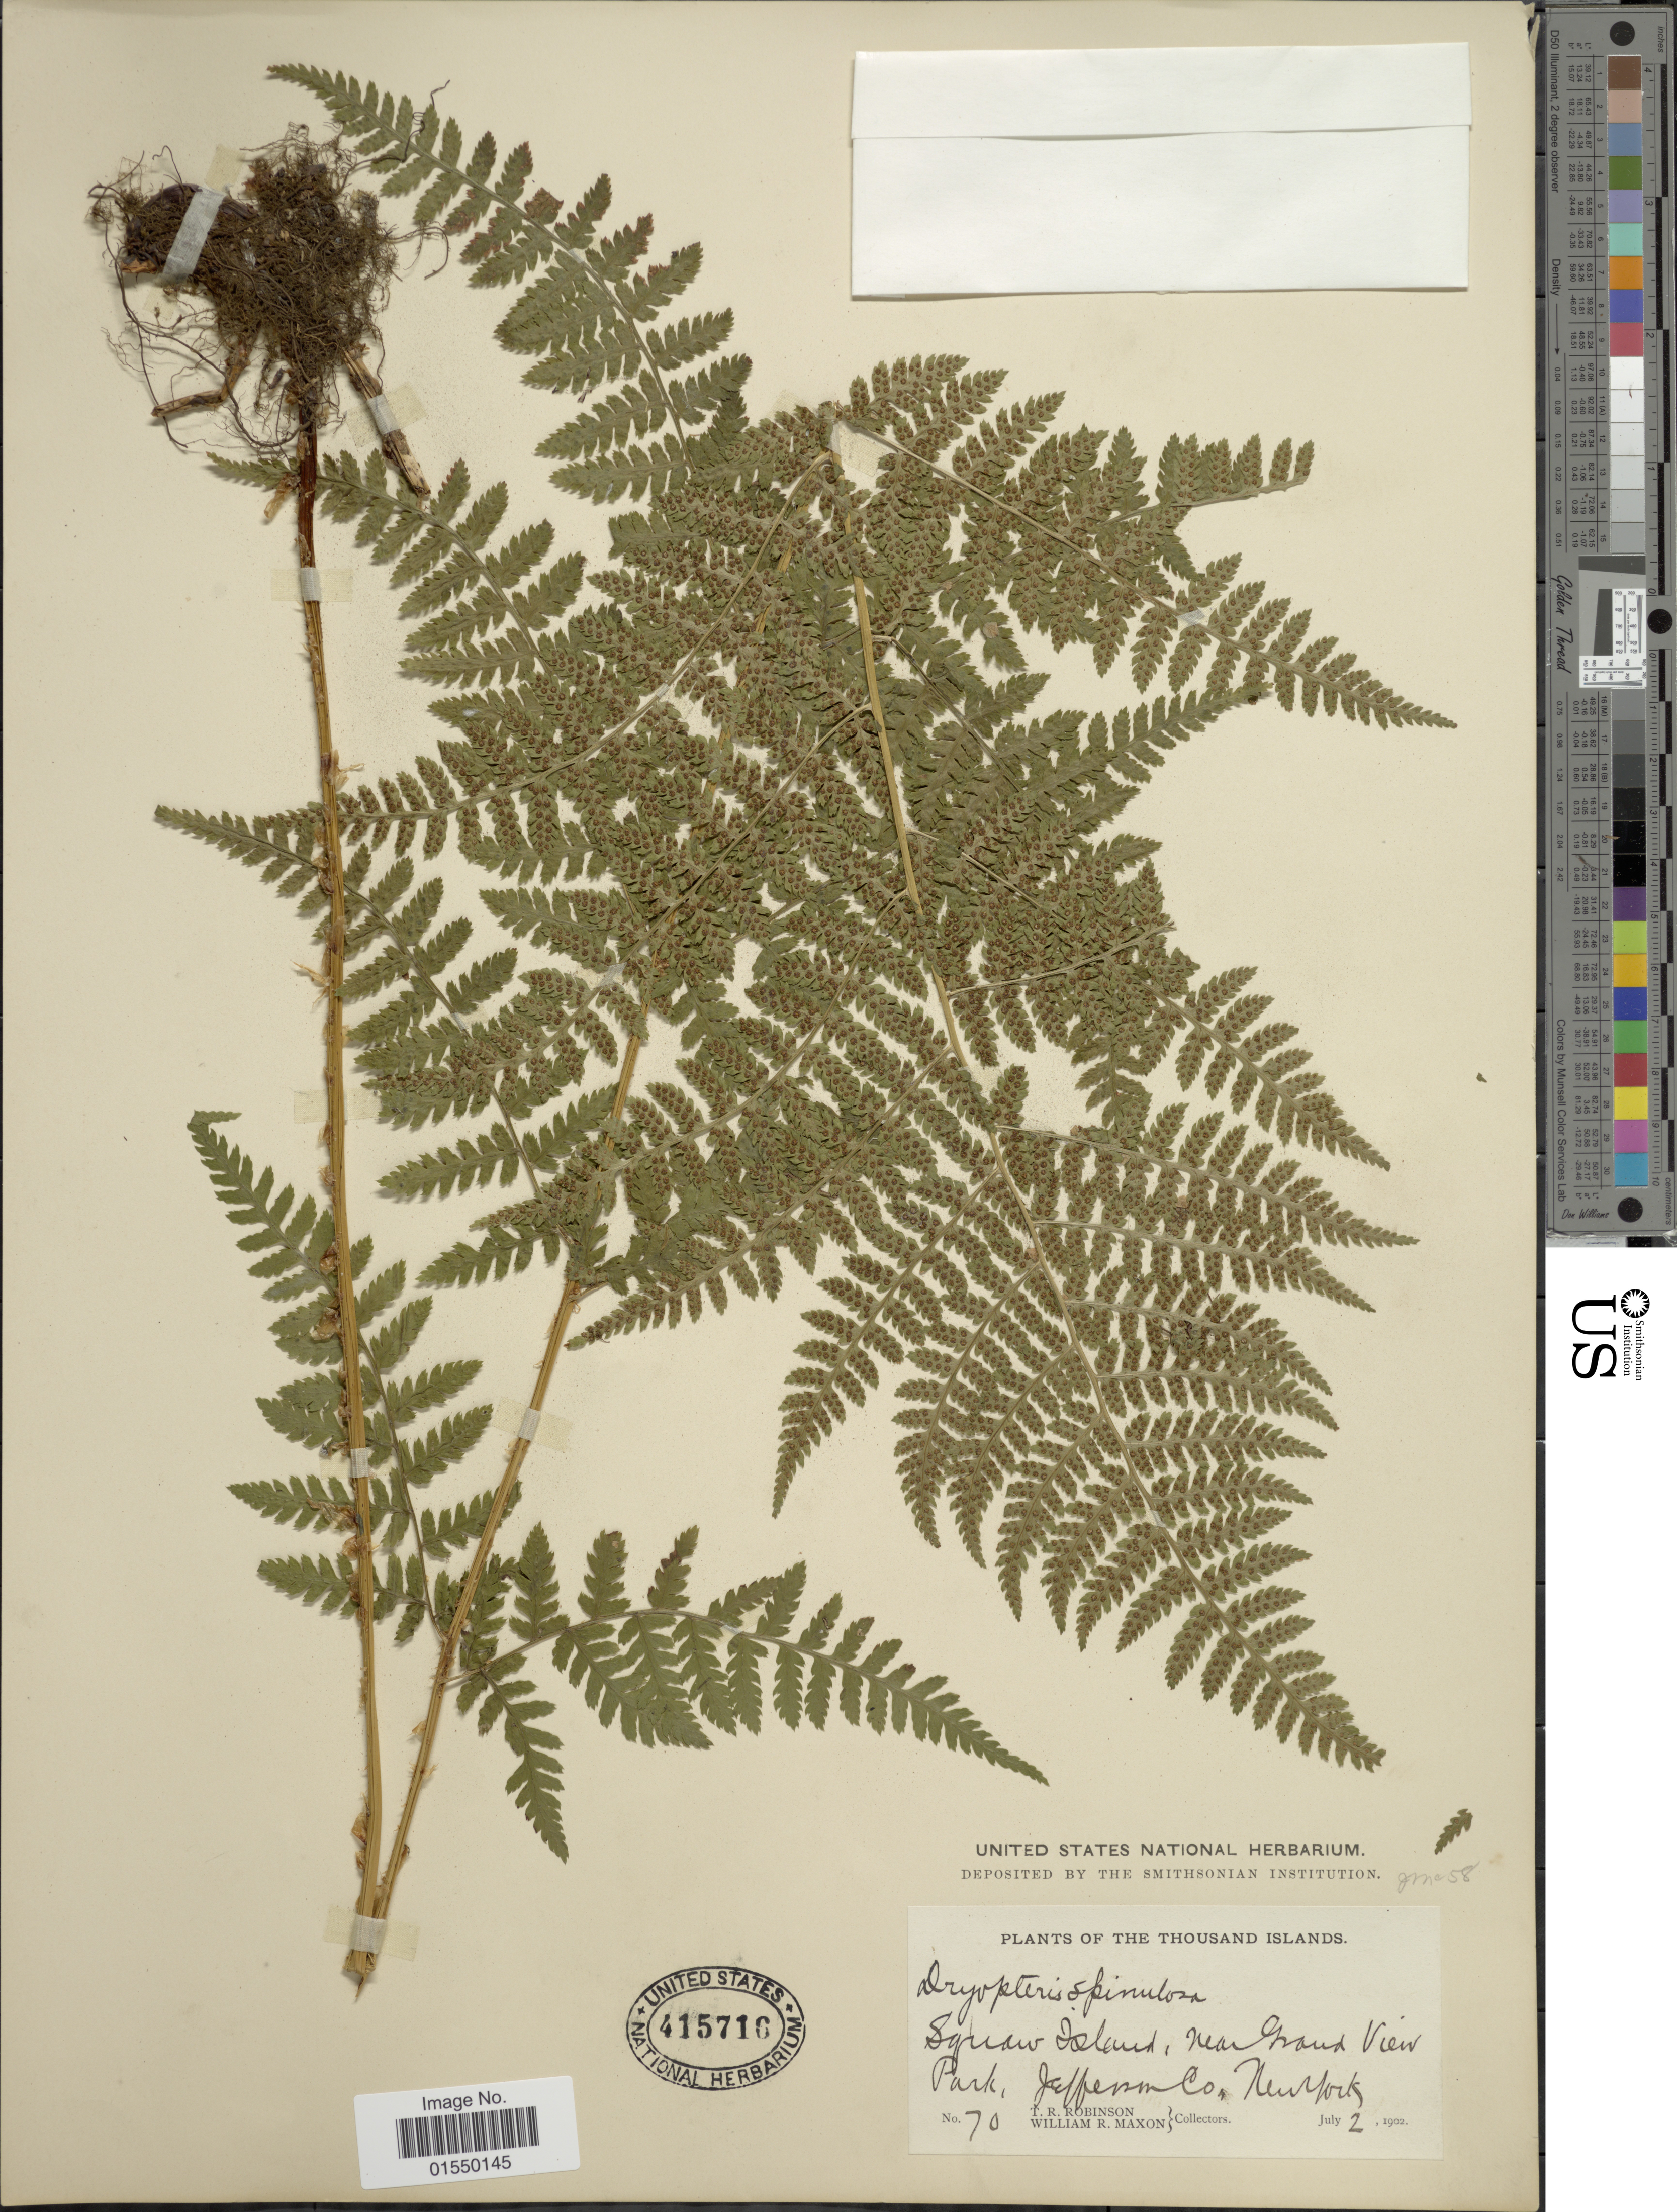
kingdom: Plantae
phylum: Tracheophyta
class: Polypodiopsida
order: Polypodiales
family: Dryopteridaceae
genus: Dryopteris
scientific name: Dryopteris carthusiana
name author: (Villars) H.P. Fuchs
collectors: T. R. Robinson & W. R. Maxon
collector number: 70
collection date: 1902-07-02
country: United States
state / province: New York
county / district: Jefferson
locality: Thousand Islands, Squaw Island, near Grand View Park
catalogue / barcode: US 415716